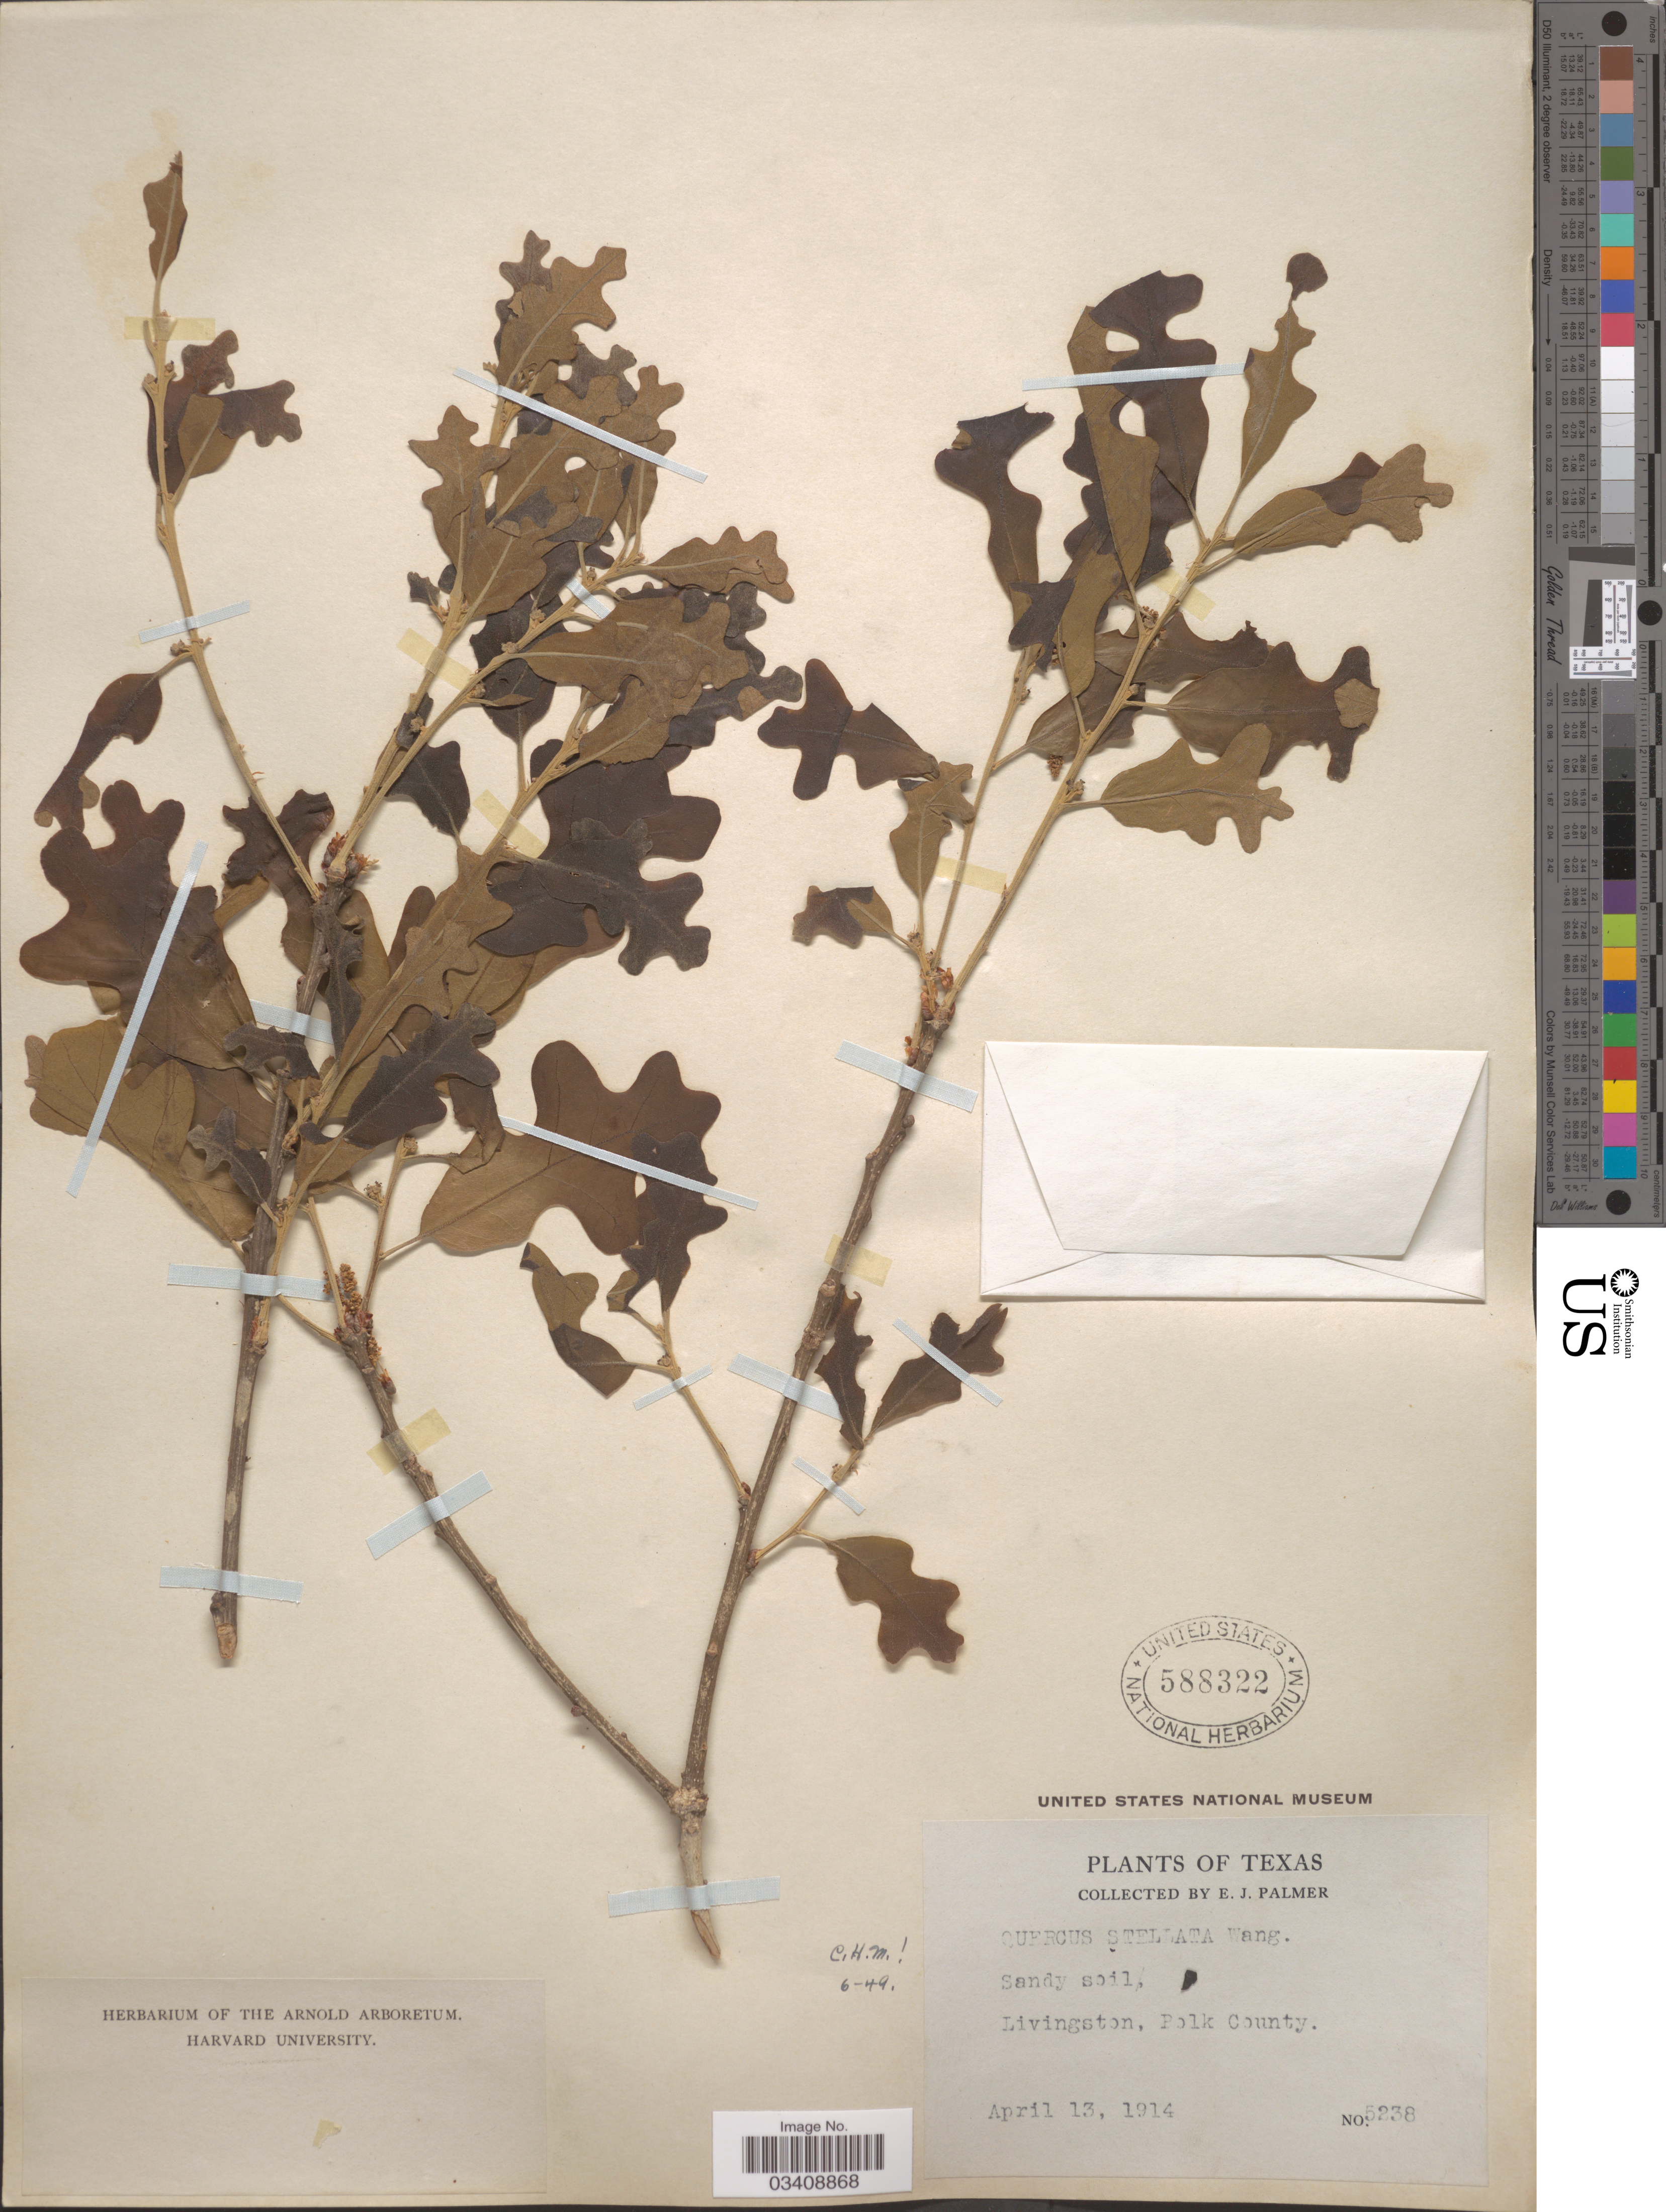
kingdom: Plantae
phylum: Tracheophyta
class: Magnoliopsida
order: Fagales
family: Fagaceae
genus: Quercus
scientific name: Quercus stellata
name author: Wangenh.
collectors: E. J. Palmer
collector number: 5238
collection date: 1914-04-13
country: United States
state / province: Texas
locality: Livingston, Polk County.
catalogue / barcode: US 588322